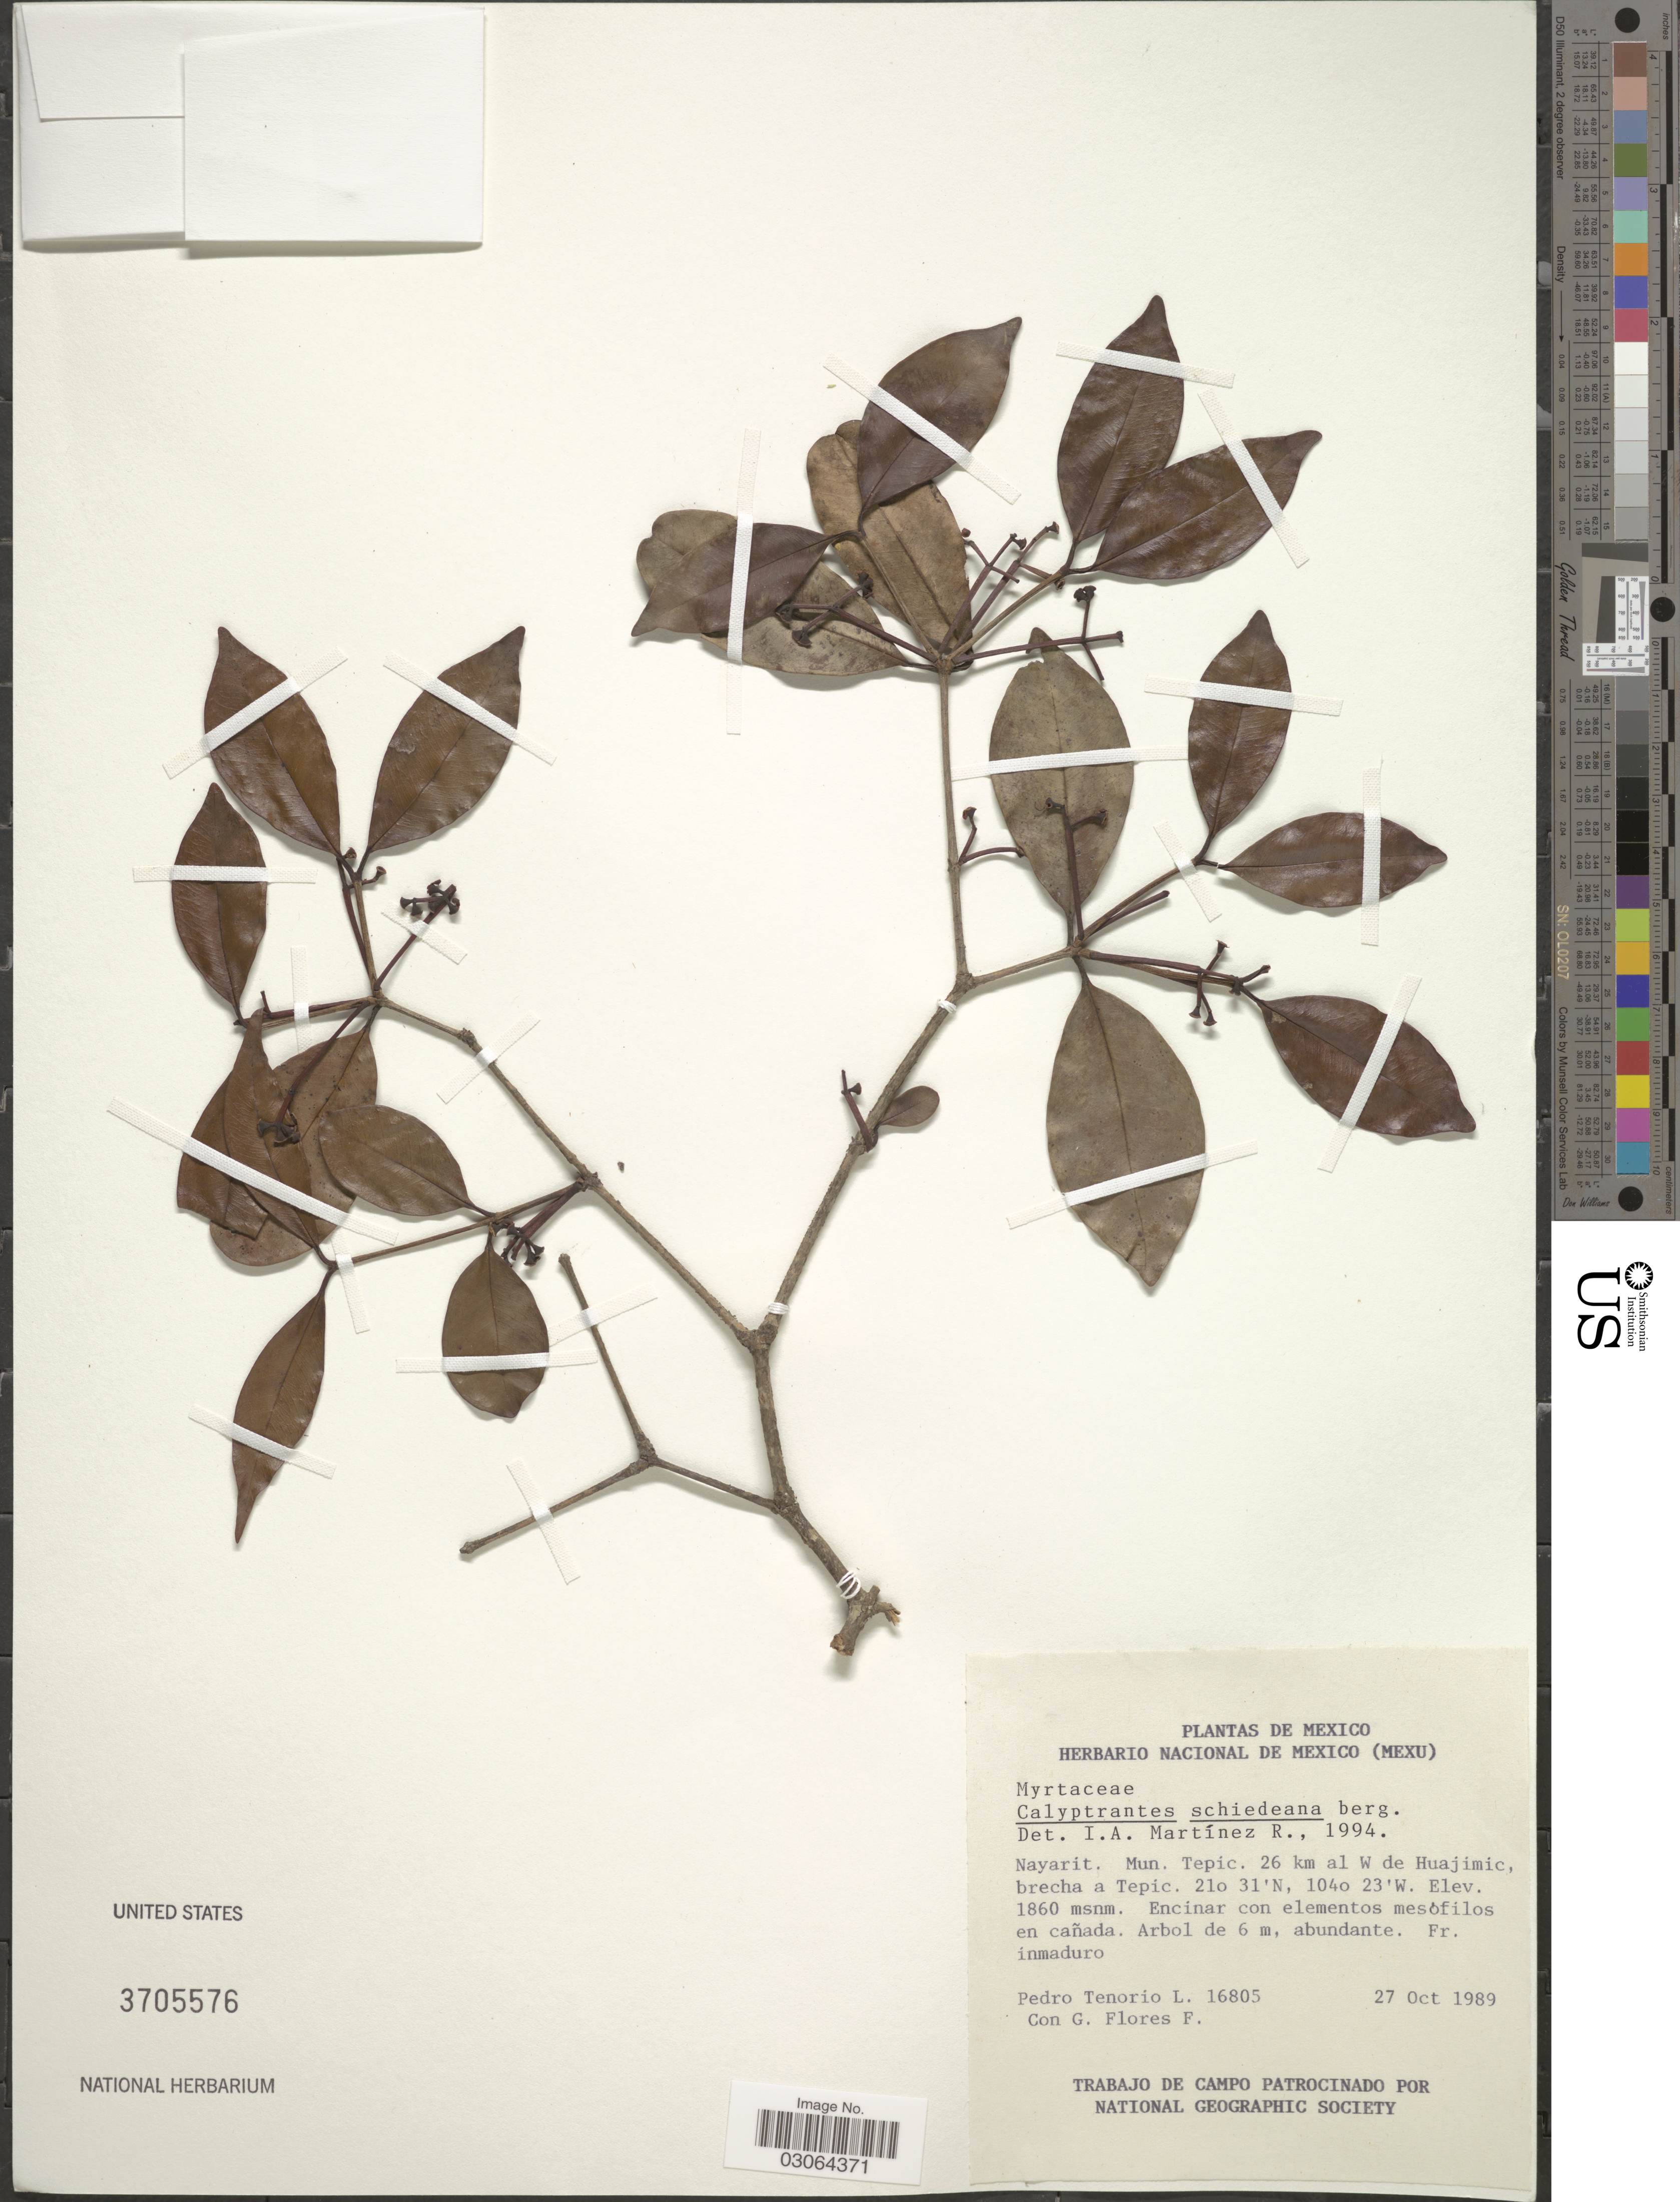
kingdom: Plantae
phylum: Tracheophyta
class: Magnoliopsida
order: Myrtales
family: Myrtaceae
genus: Myrcia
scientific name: Myrcia schiedeana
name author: (O. Berg) A.R. Lourenço & Sánchez-Cháv.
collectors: P. Tenorio L. & G. Flores F.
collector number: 16805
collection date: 1989-10-27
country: Mexico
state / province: Nayarit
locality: Mun. Tepic, 26 km al W de Huajimic, brecha a Tepic.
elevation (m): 1860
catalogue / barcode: US 3705576